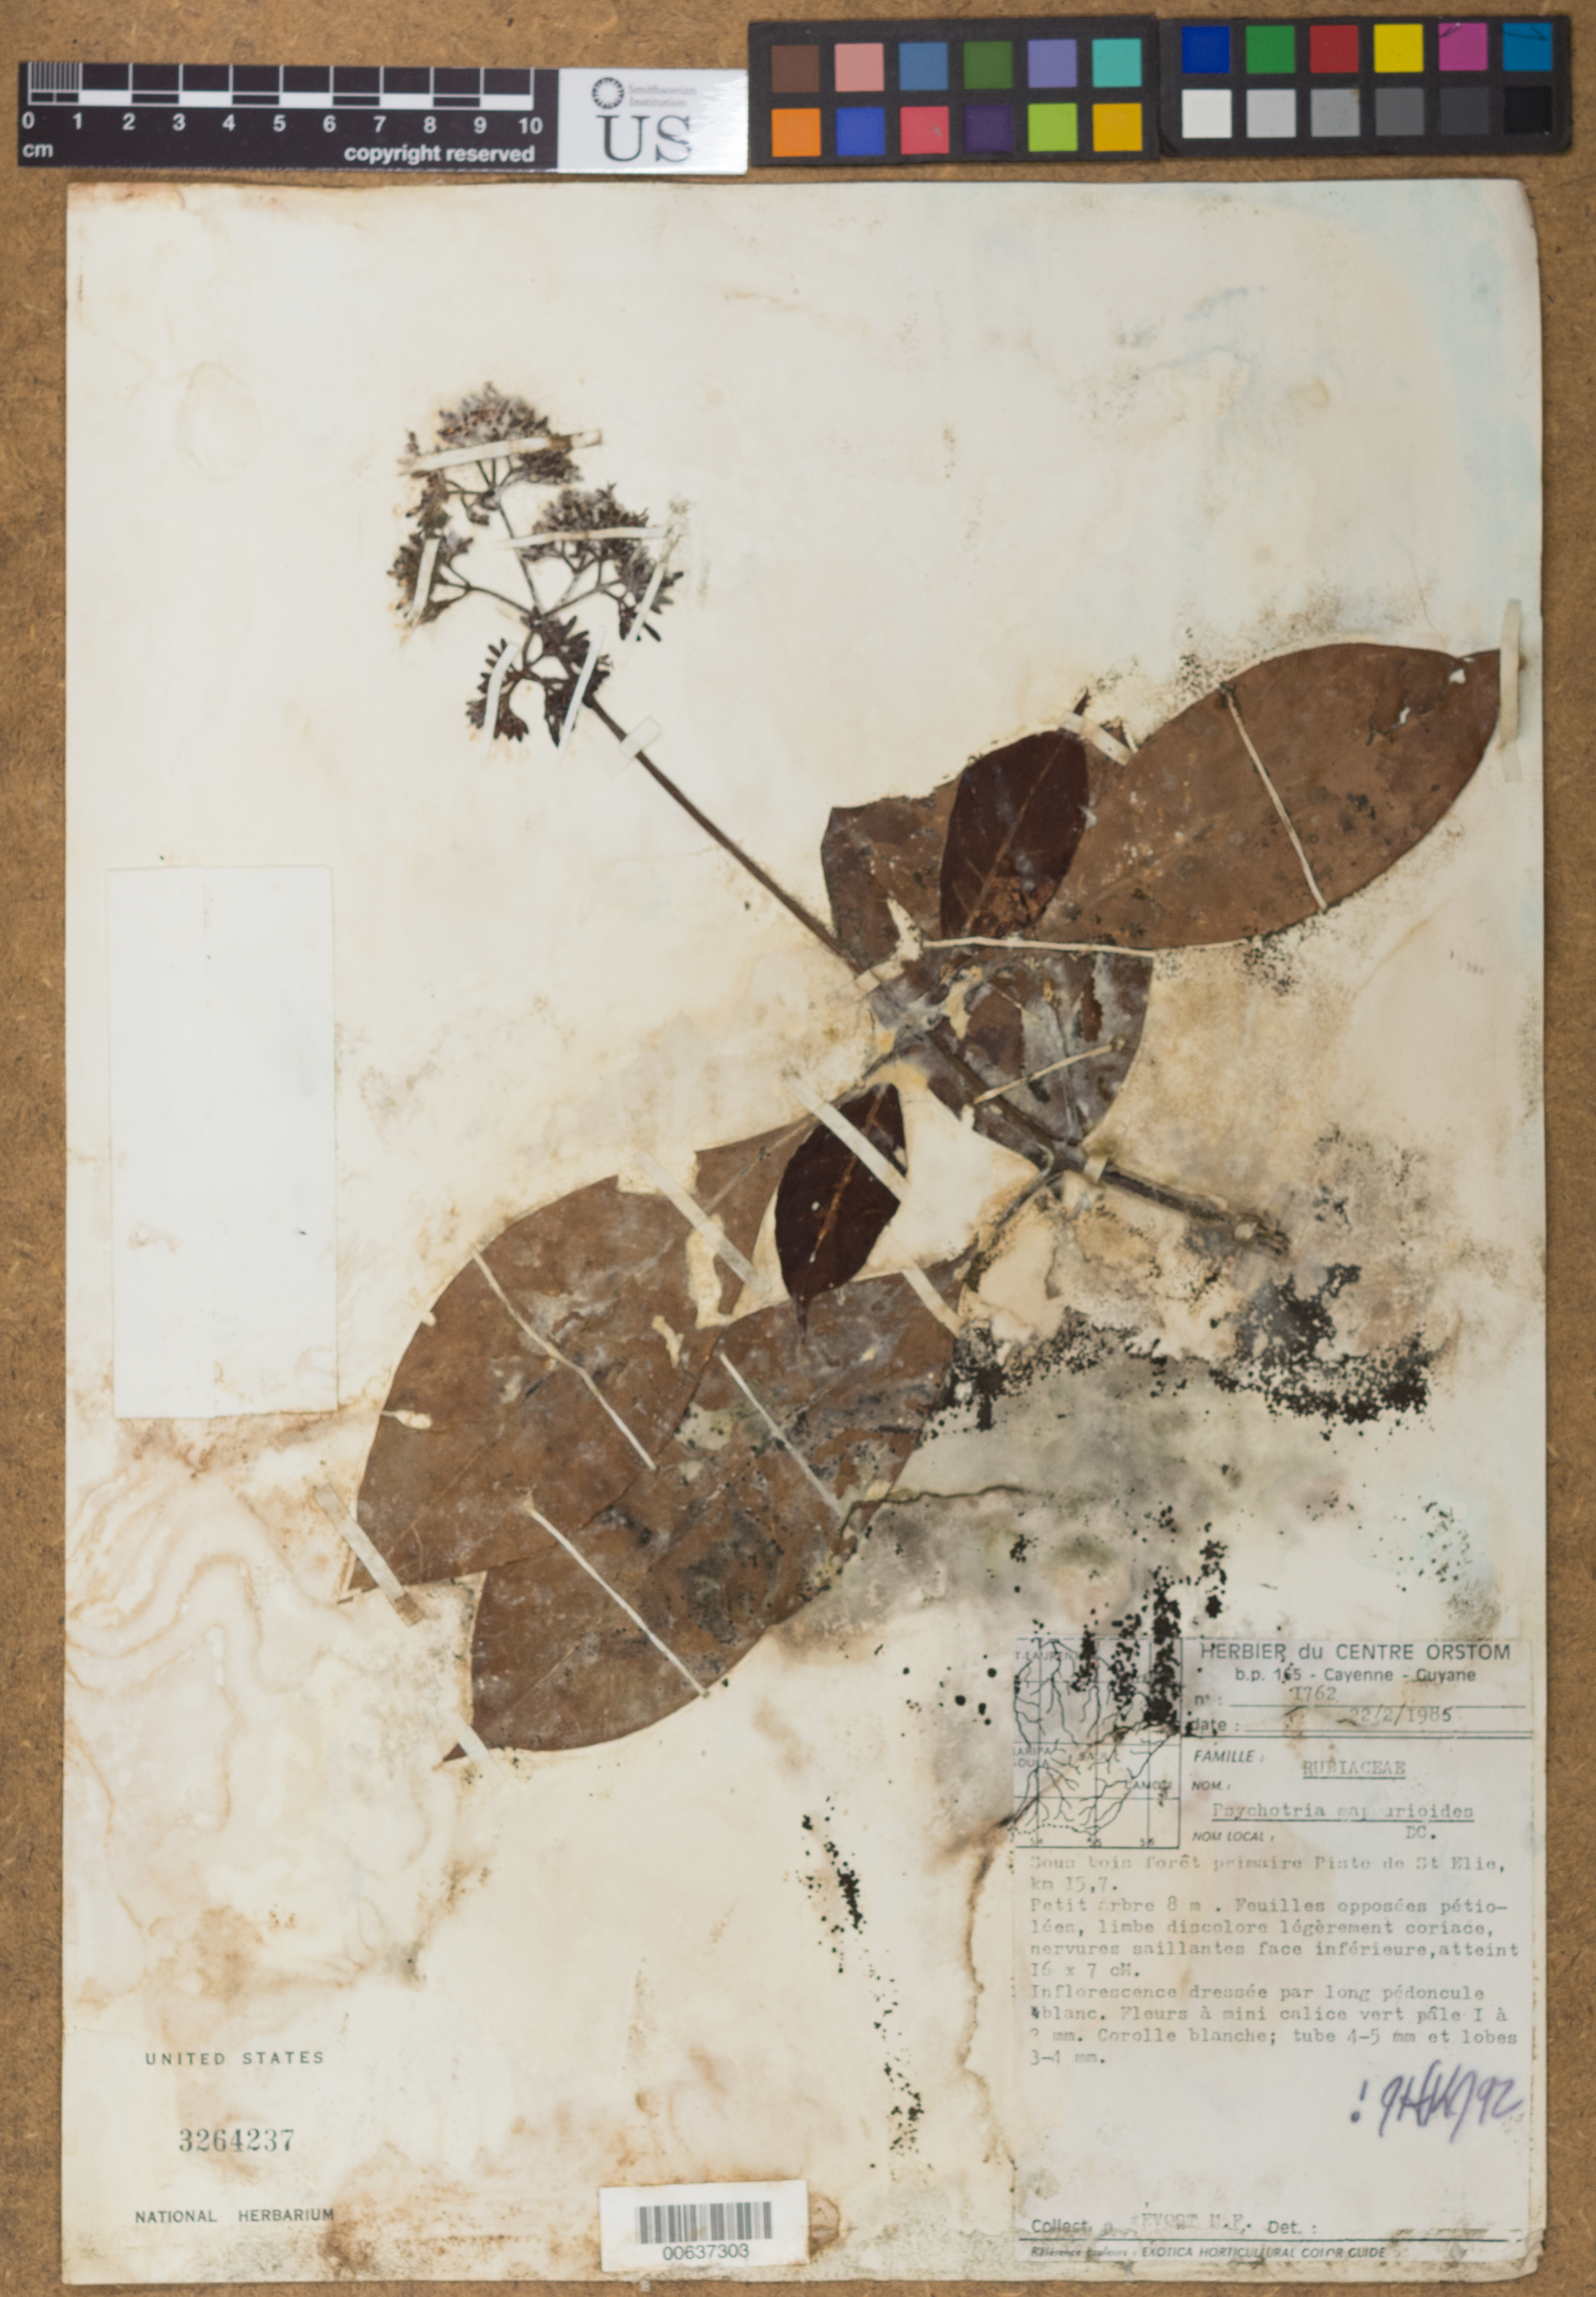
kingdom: Plantae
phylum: Tracheophyta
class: Magnoliopsida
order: Gentianales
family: Rubiaceae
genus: Psychotria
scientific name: Psychotria mapourioides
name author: DC.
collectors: M.-F. Prévost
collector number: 1762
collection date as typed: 22-Feb-85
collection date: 1985-02-22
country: French Guiana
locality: Piste de Saint-Élie, pk. 15.7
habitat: Sous bois foret primaire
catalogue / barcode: US 3264237